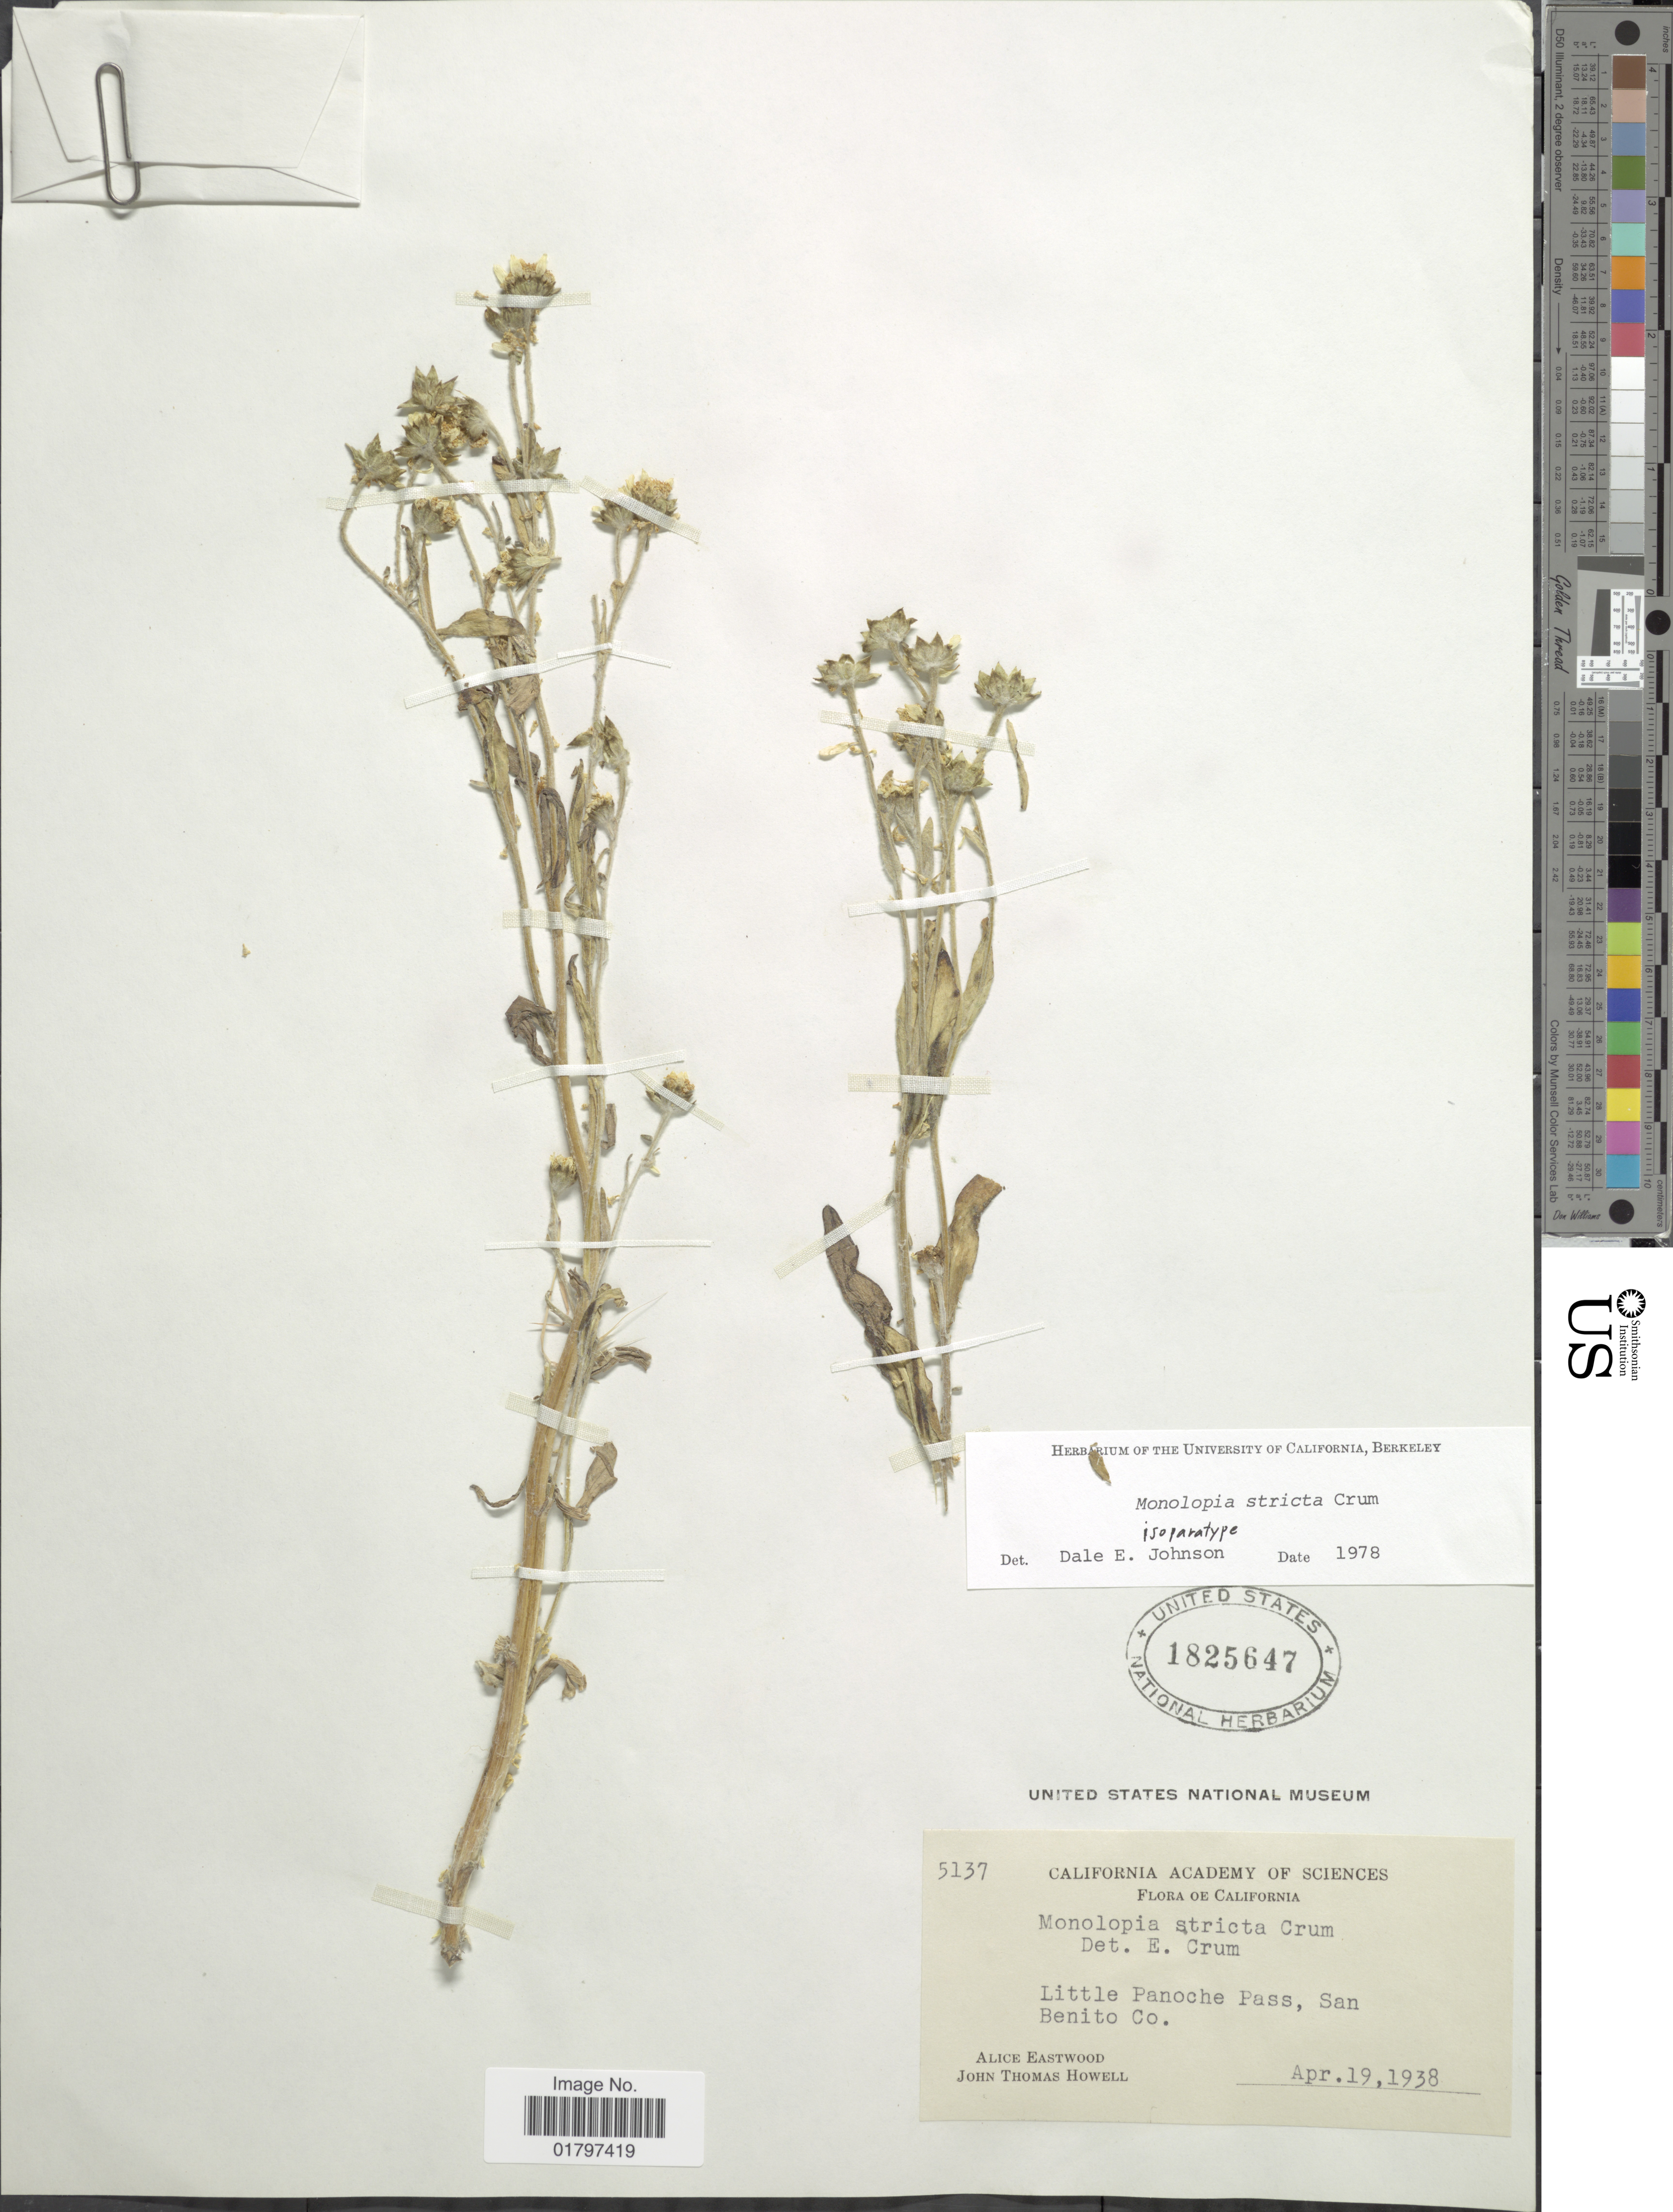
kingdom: Plantae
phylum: Tracheophyta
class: Magnoliopsida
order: Asterales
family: Asteraceae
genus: Monolopia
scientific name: Monolopia stricta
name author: Crum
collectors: A. Eastwood & J. T. Howell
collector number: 5137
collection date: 1938-04-19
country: United States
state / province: California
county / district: San Benito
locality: Little Panoche Pass, San Benito Co.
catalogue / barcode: US 1825647